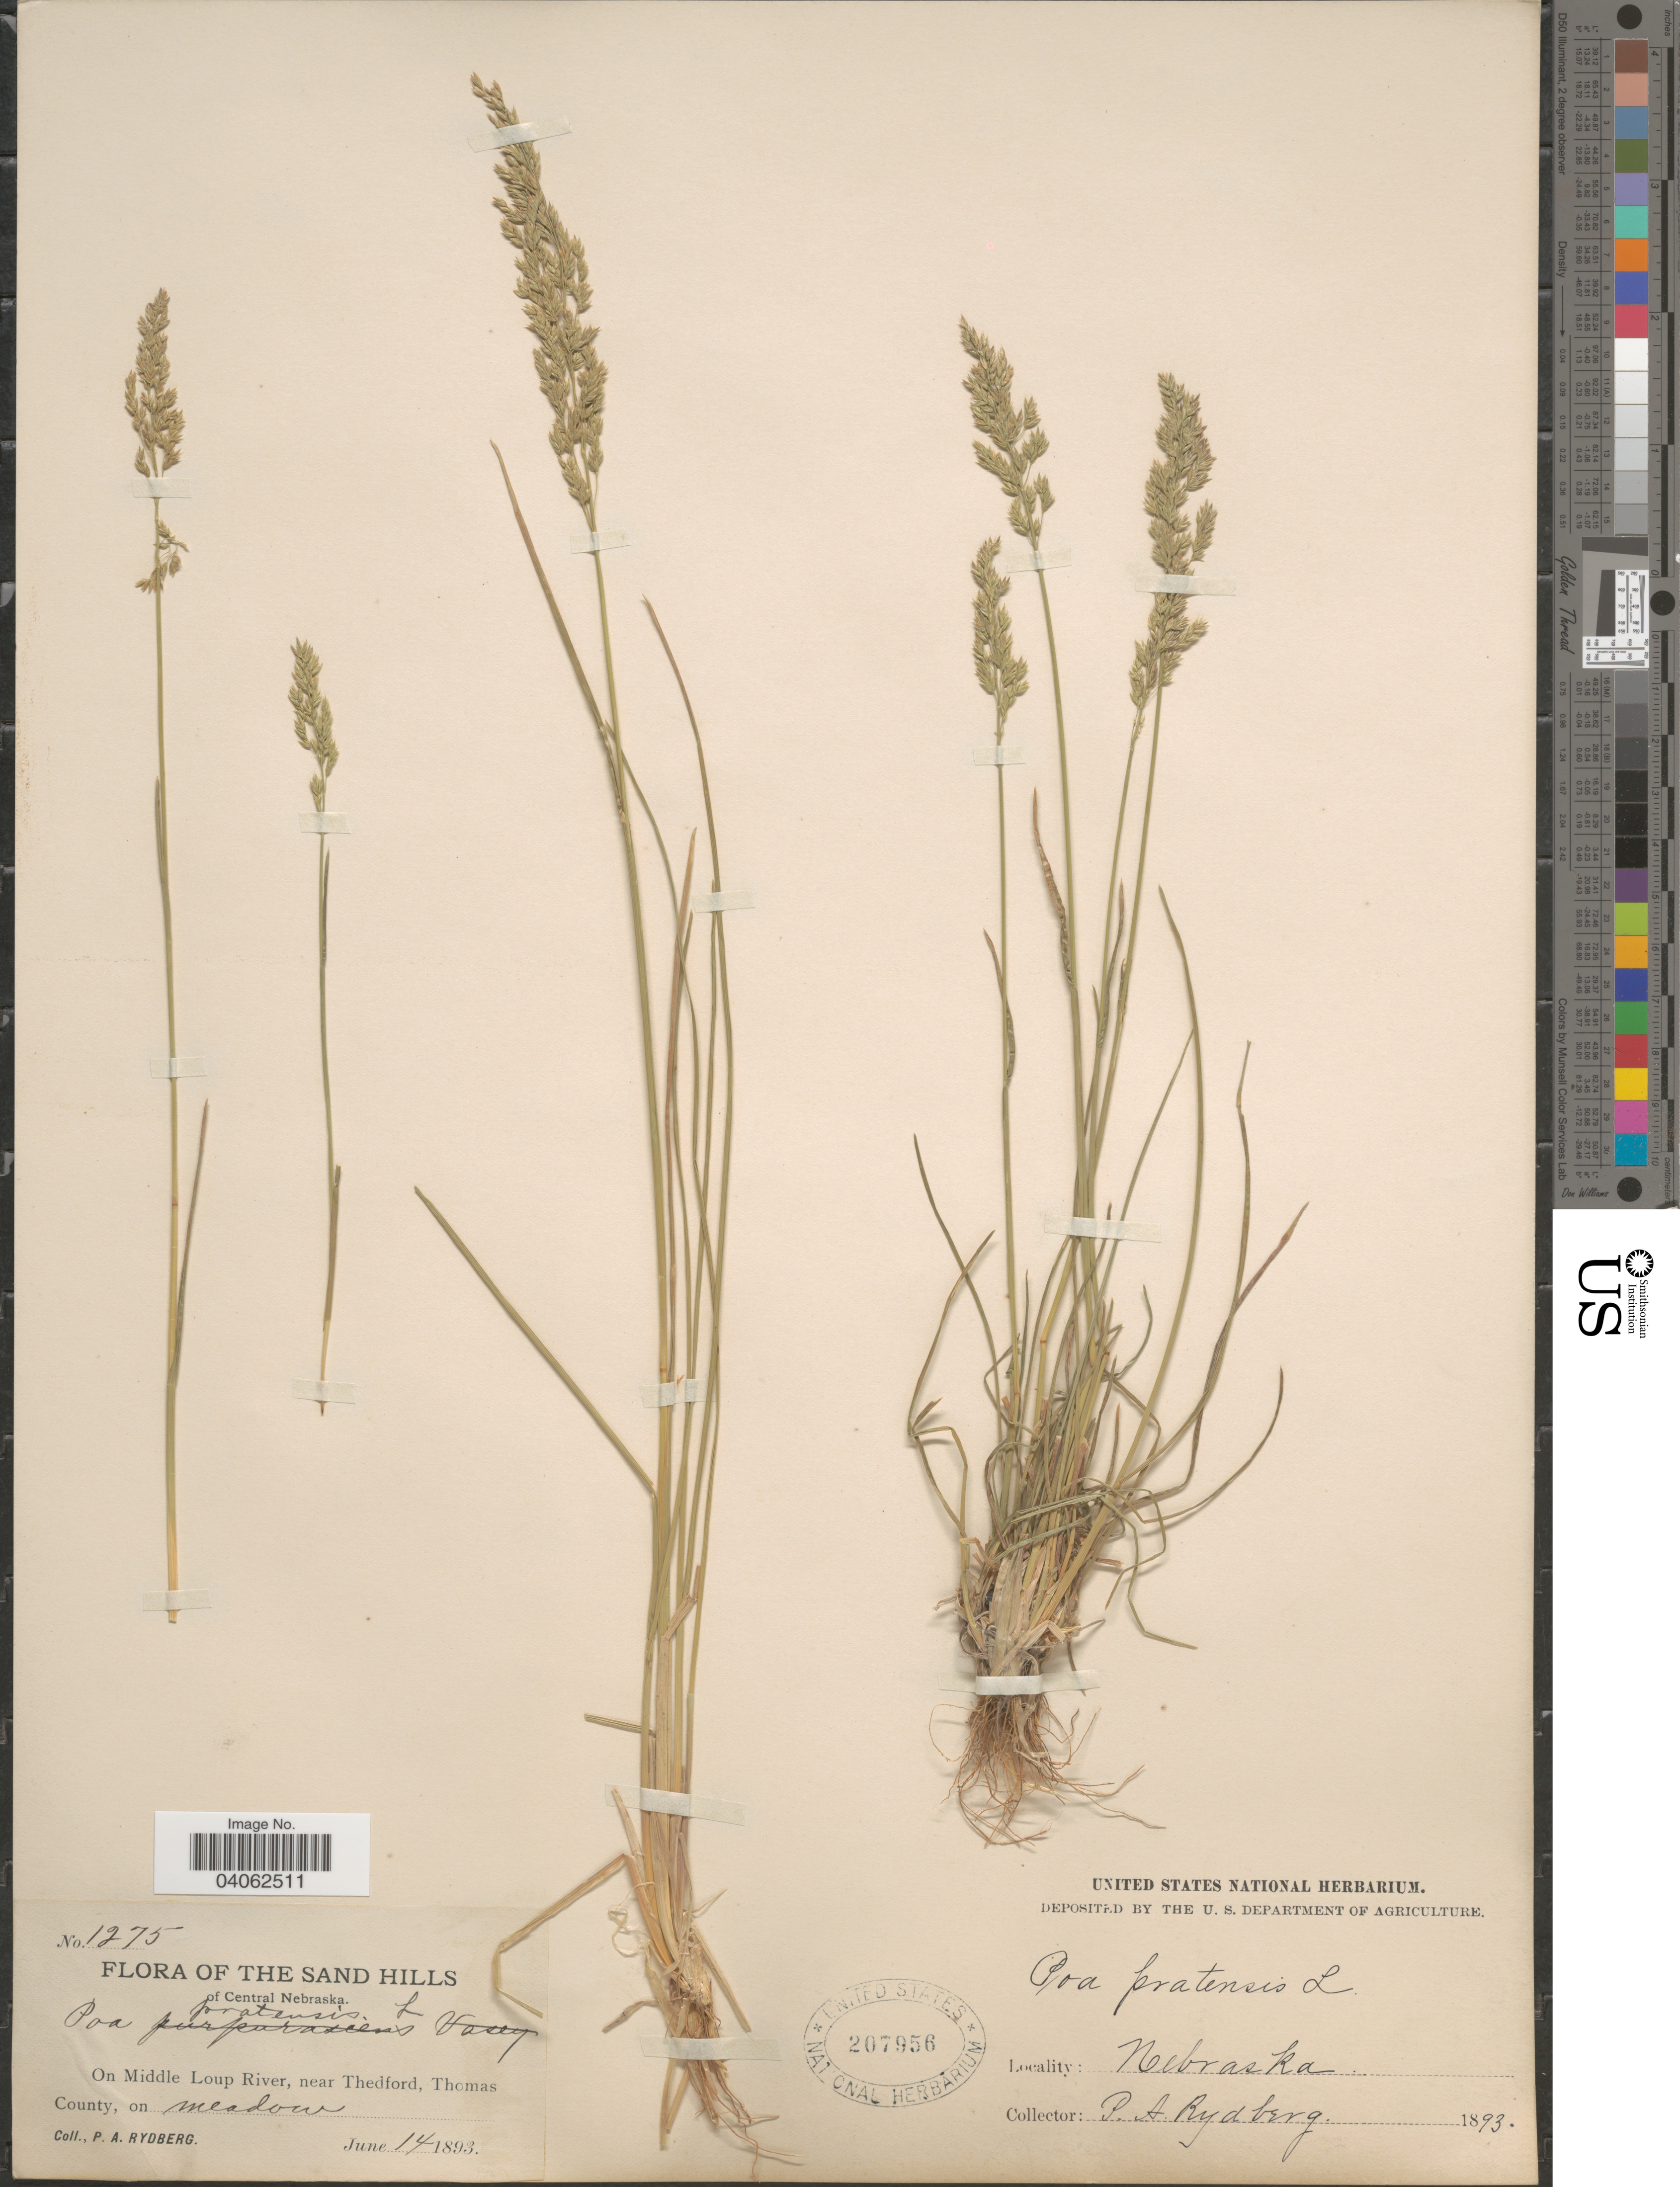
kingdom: Plantae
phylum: Tracheophyta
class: Liliopsida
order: Poales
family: Poaceae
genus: Poa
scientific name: Poa pratensis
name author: L.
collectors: P. A. Rydberg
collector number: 1275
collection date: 1893-06-14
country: United States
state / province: Nebraska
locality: Sand Hills of Central Nebraska. On Middle Loup River, near Thedford, Thomas County.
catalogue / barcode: US 207956